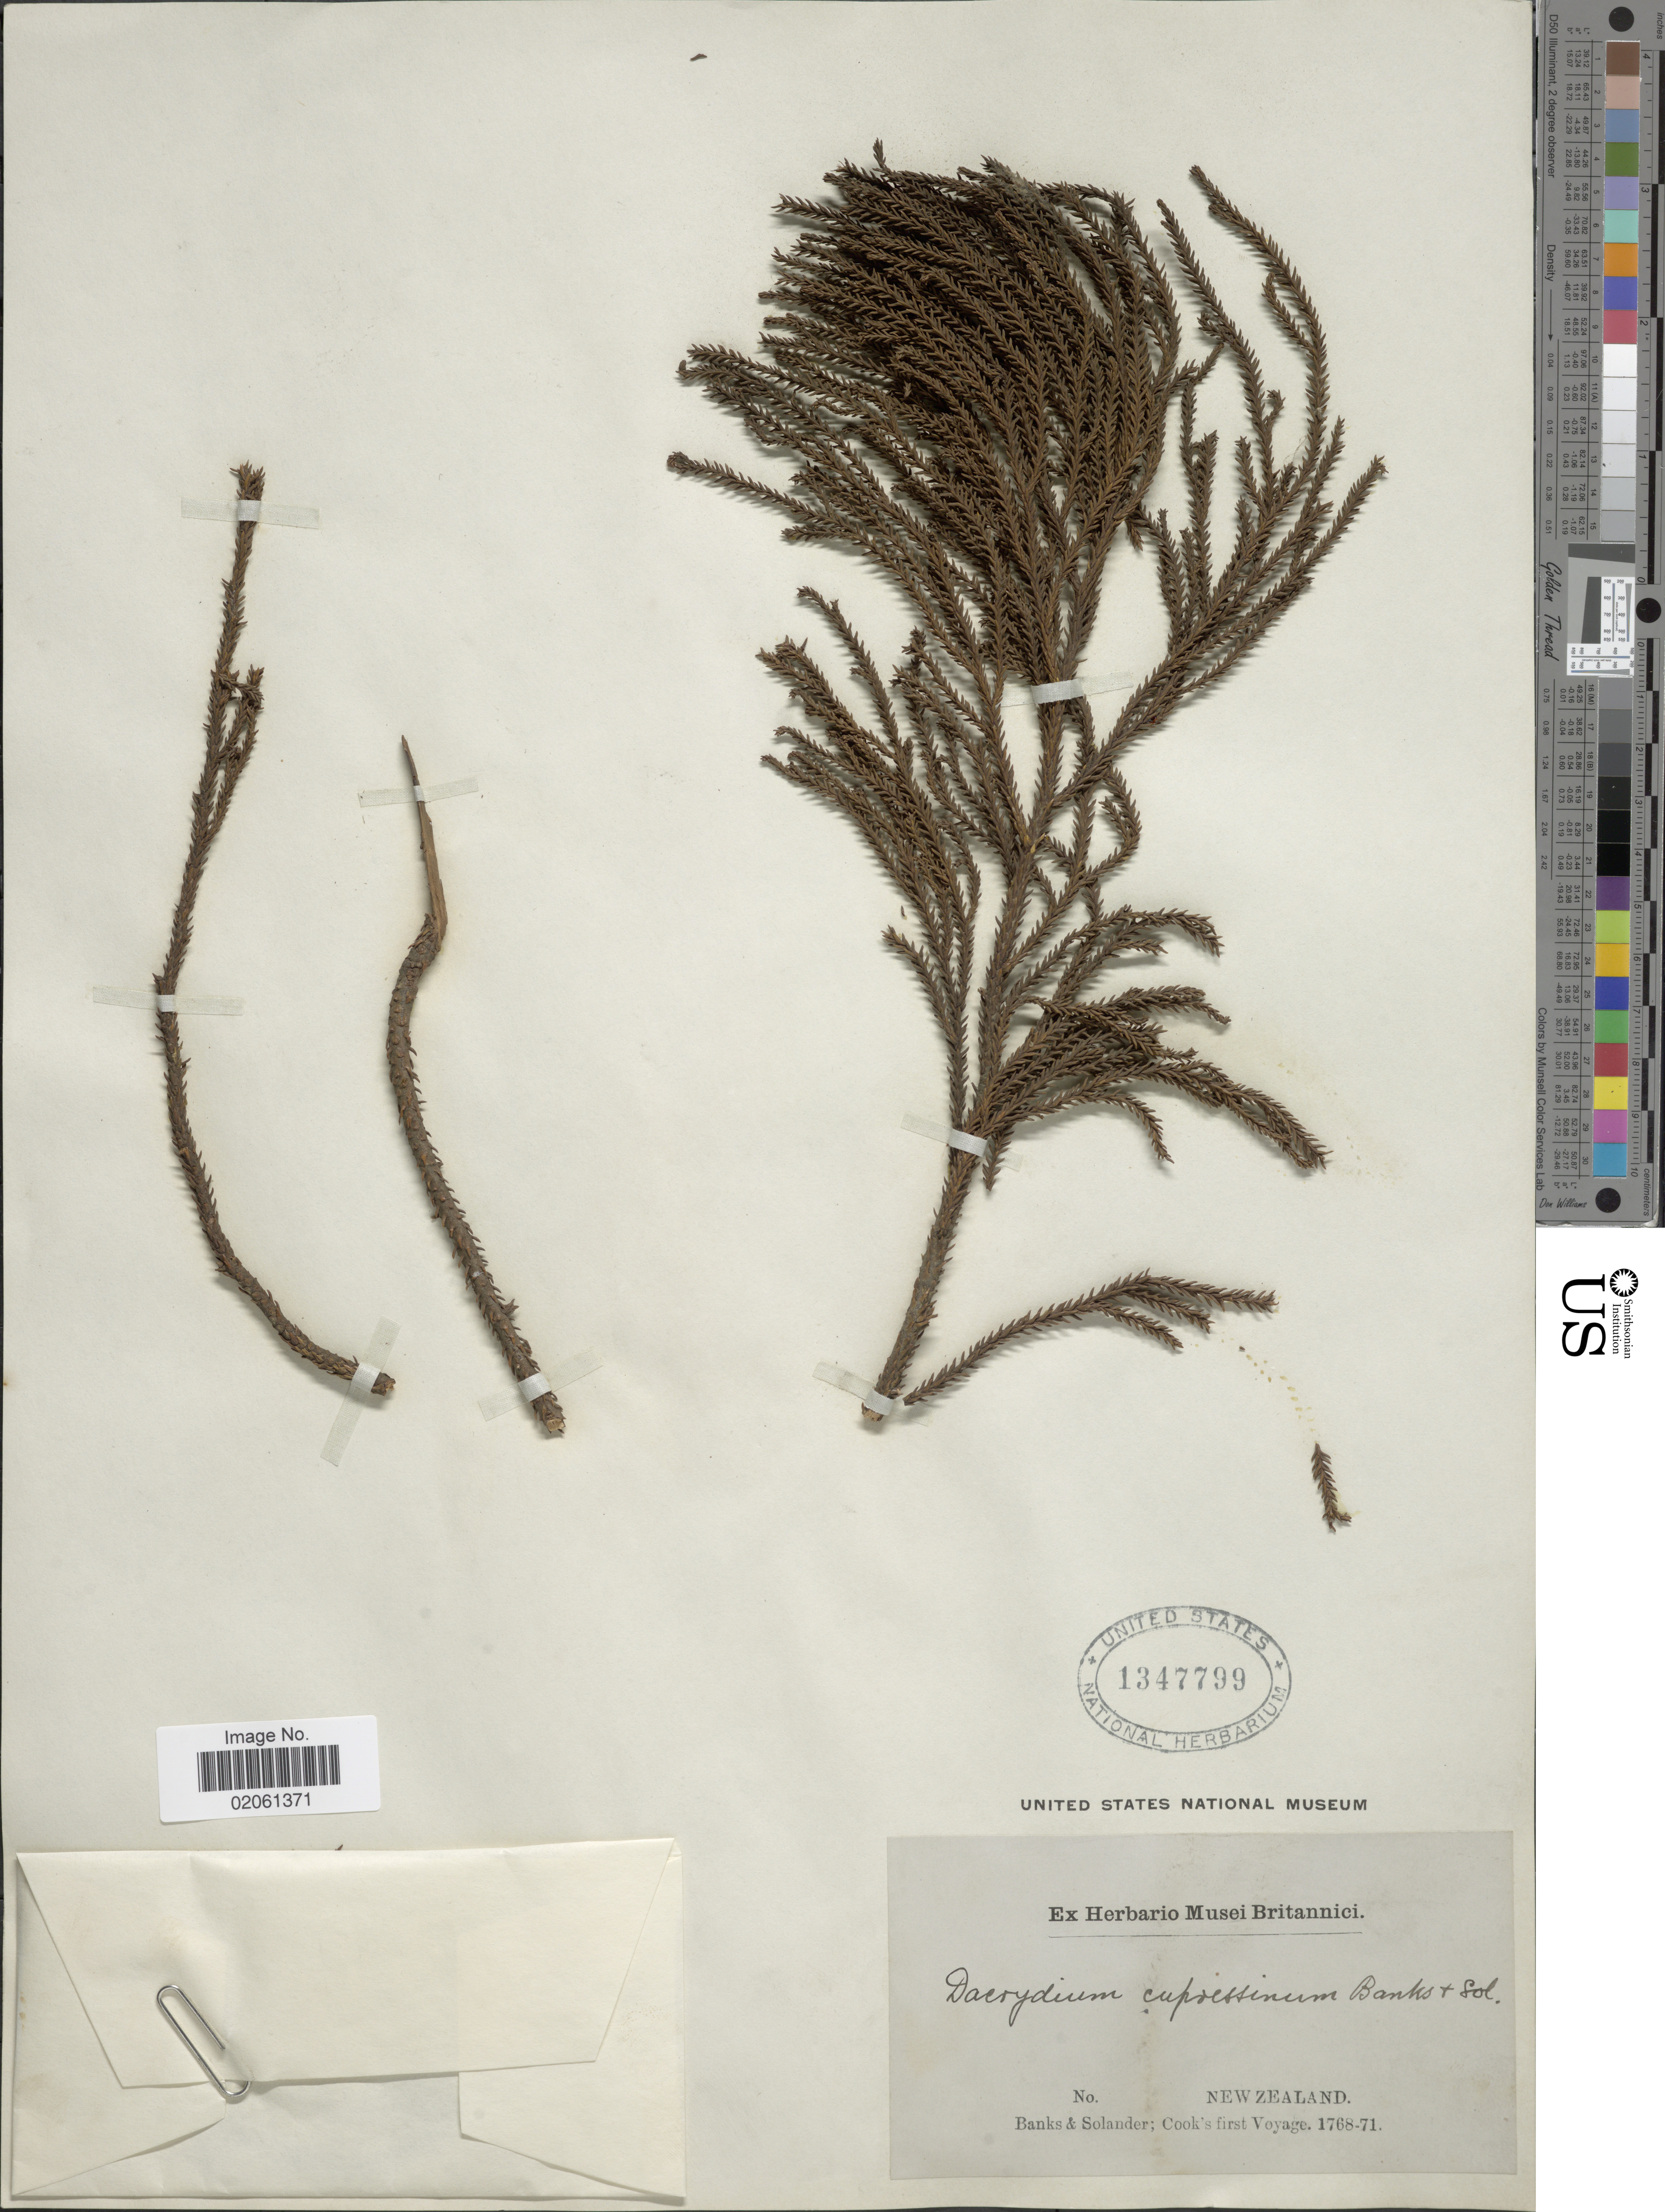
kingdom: Plantae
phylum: Tracheophyta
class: Pinopsida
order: Pinales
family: Podocarpaceae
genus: Dacrydium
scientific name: Dacrydium cupressinum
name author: Sol. ex G. Forst.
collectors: -- Banks & -- Solander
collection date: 1768/1771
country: New Zealand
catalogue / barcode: US 1347799